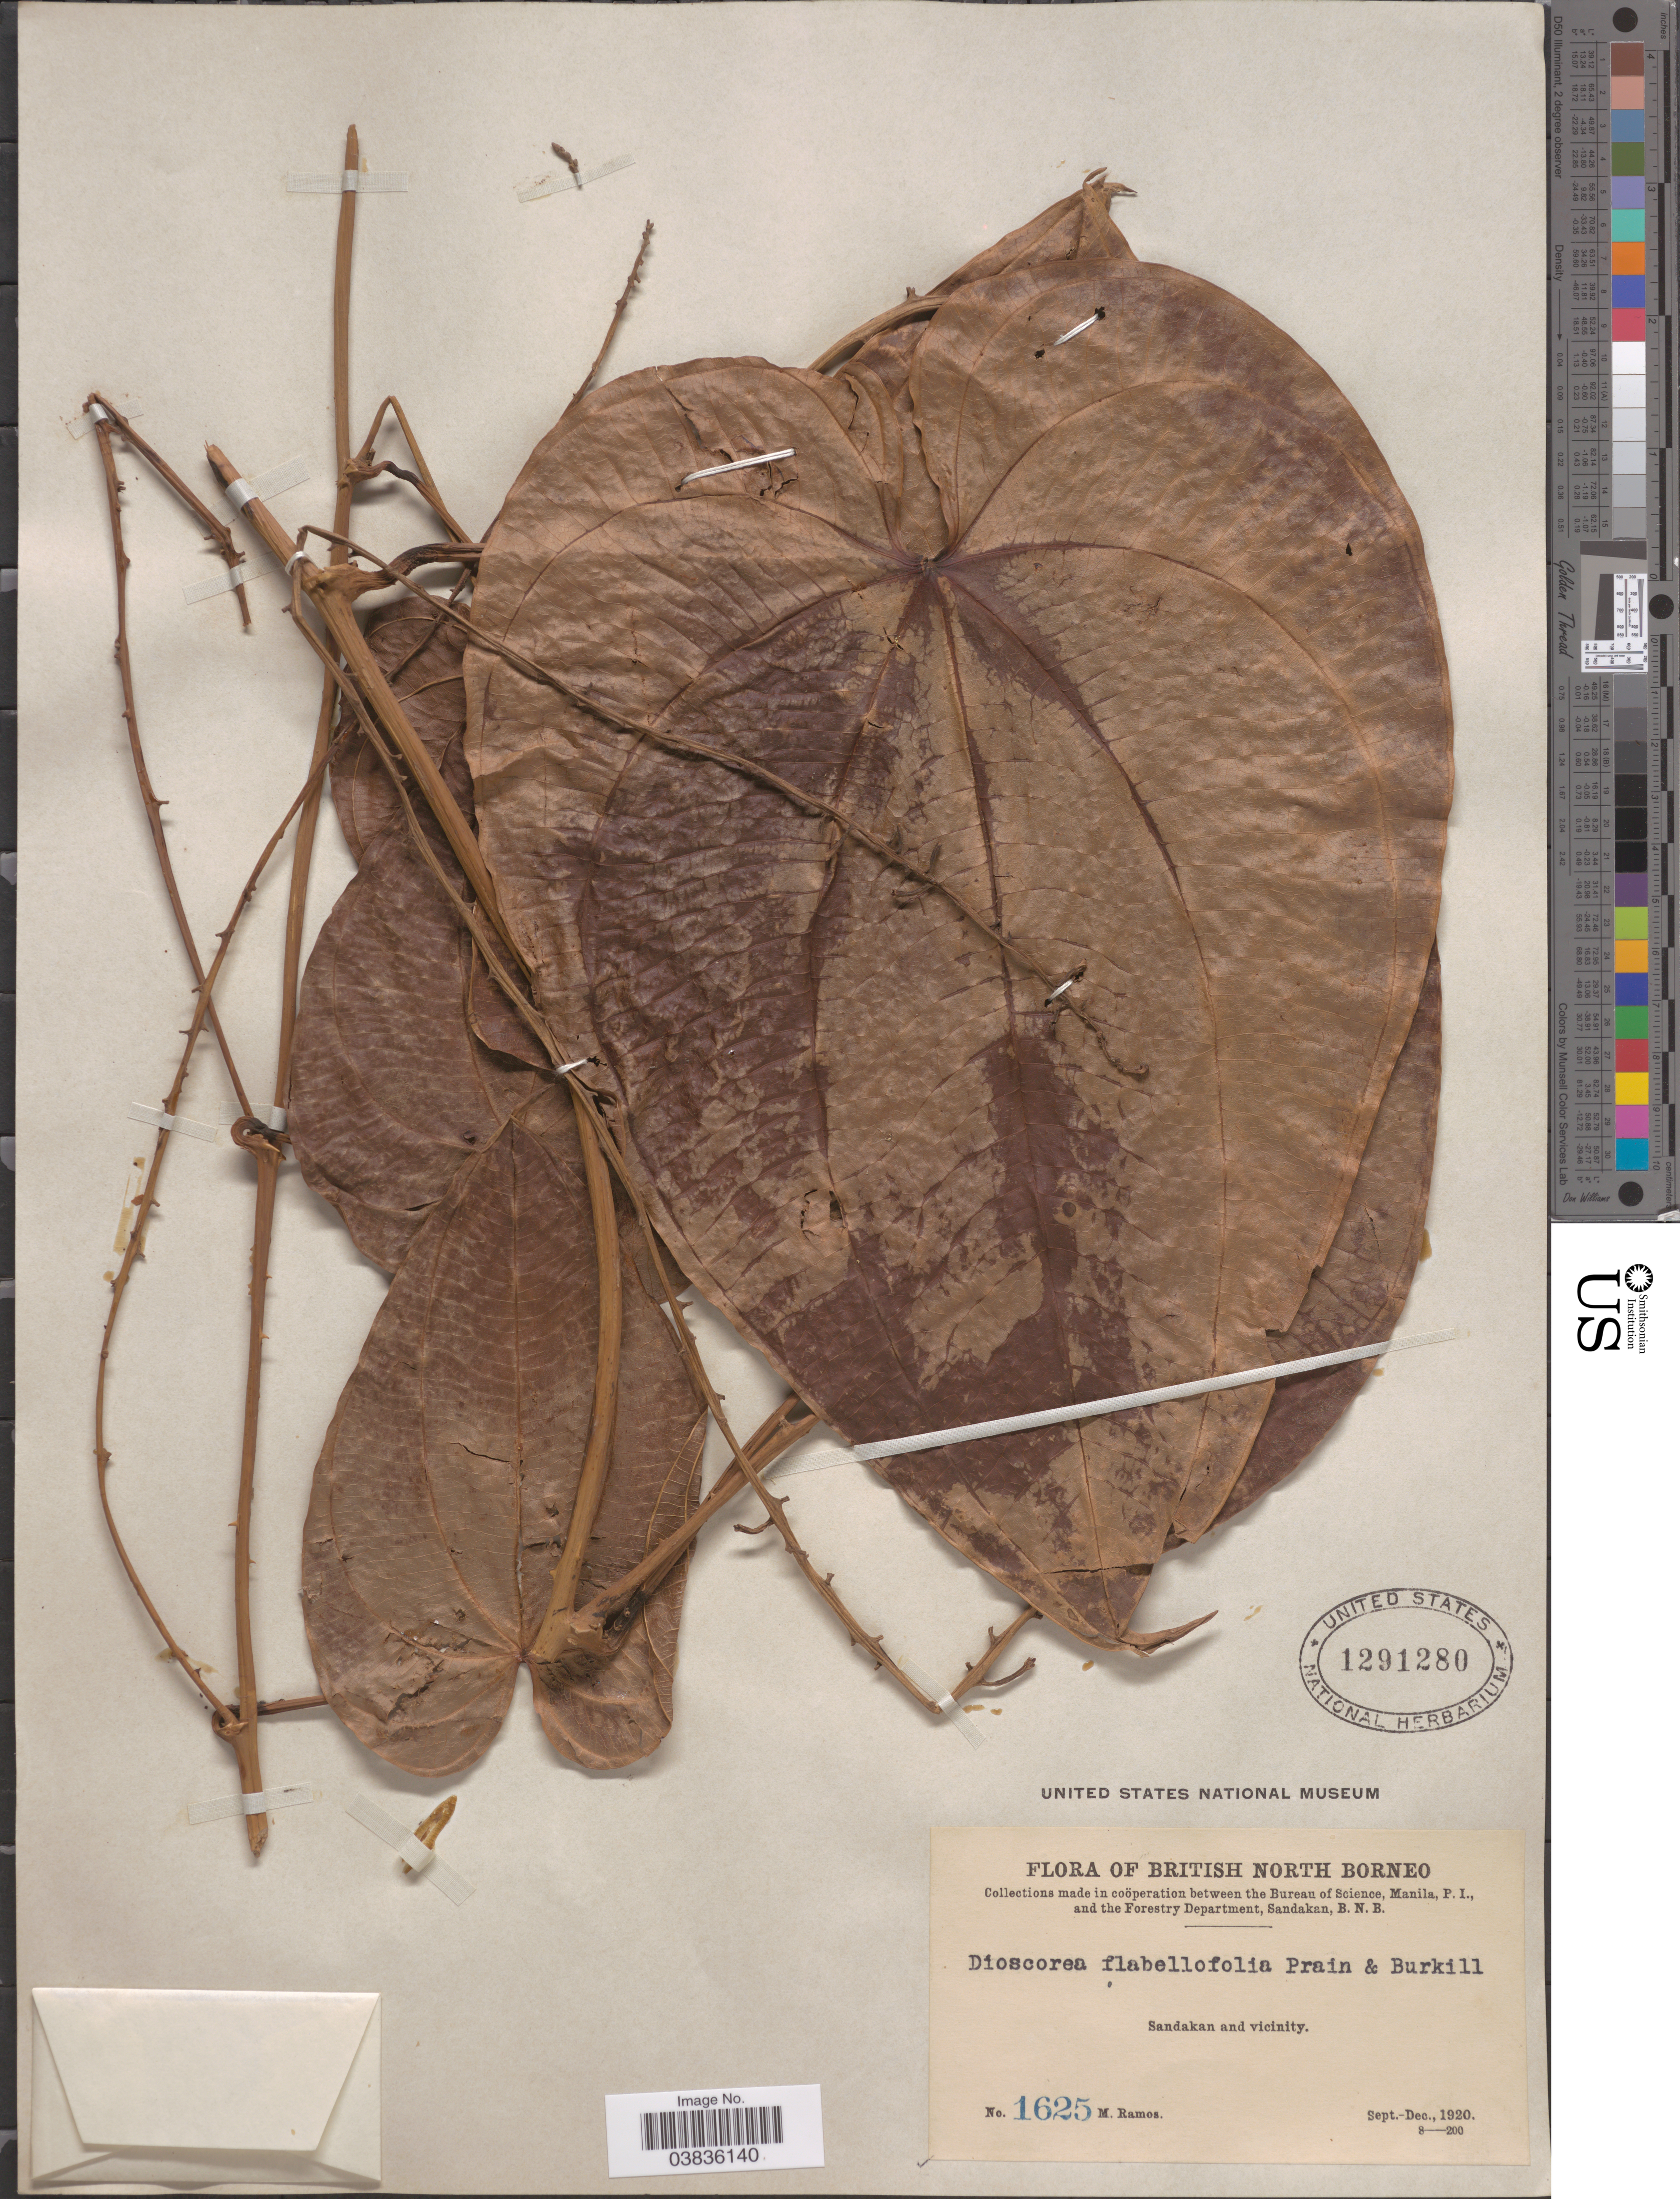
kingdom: Plantae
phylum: Tracheophyta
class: Liliopsida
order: Dioscoreales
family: Dioscoreaceae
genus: Dioscorea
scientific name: Dioscorea flabellifolia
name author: Prain & Burkill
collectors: M. Ramos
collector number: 1625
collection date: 1920-09/1920-12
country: Malaysia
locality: British North Borneo. Sandakan and vicinity.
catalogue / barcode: US 1291280